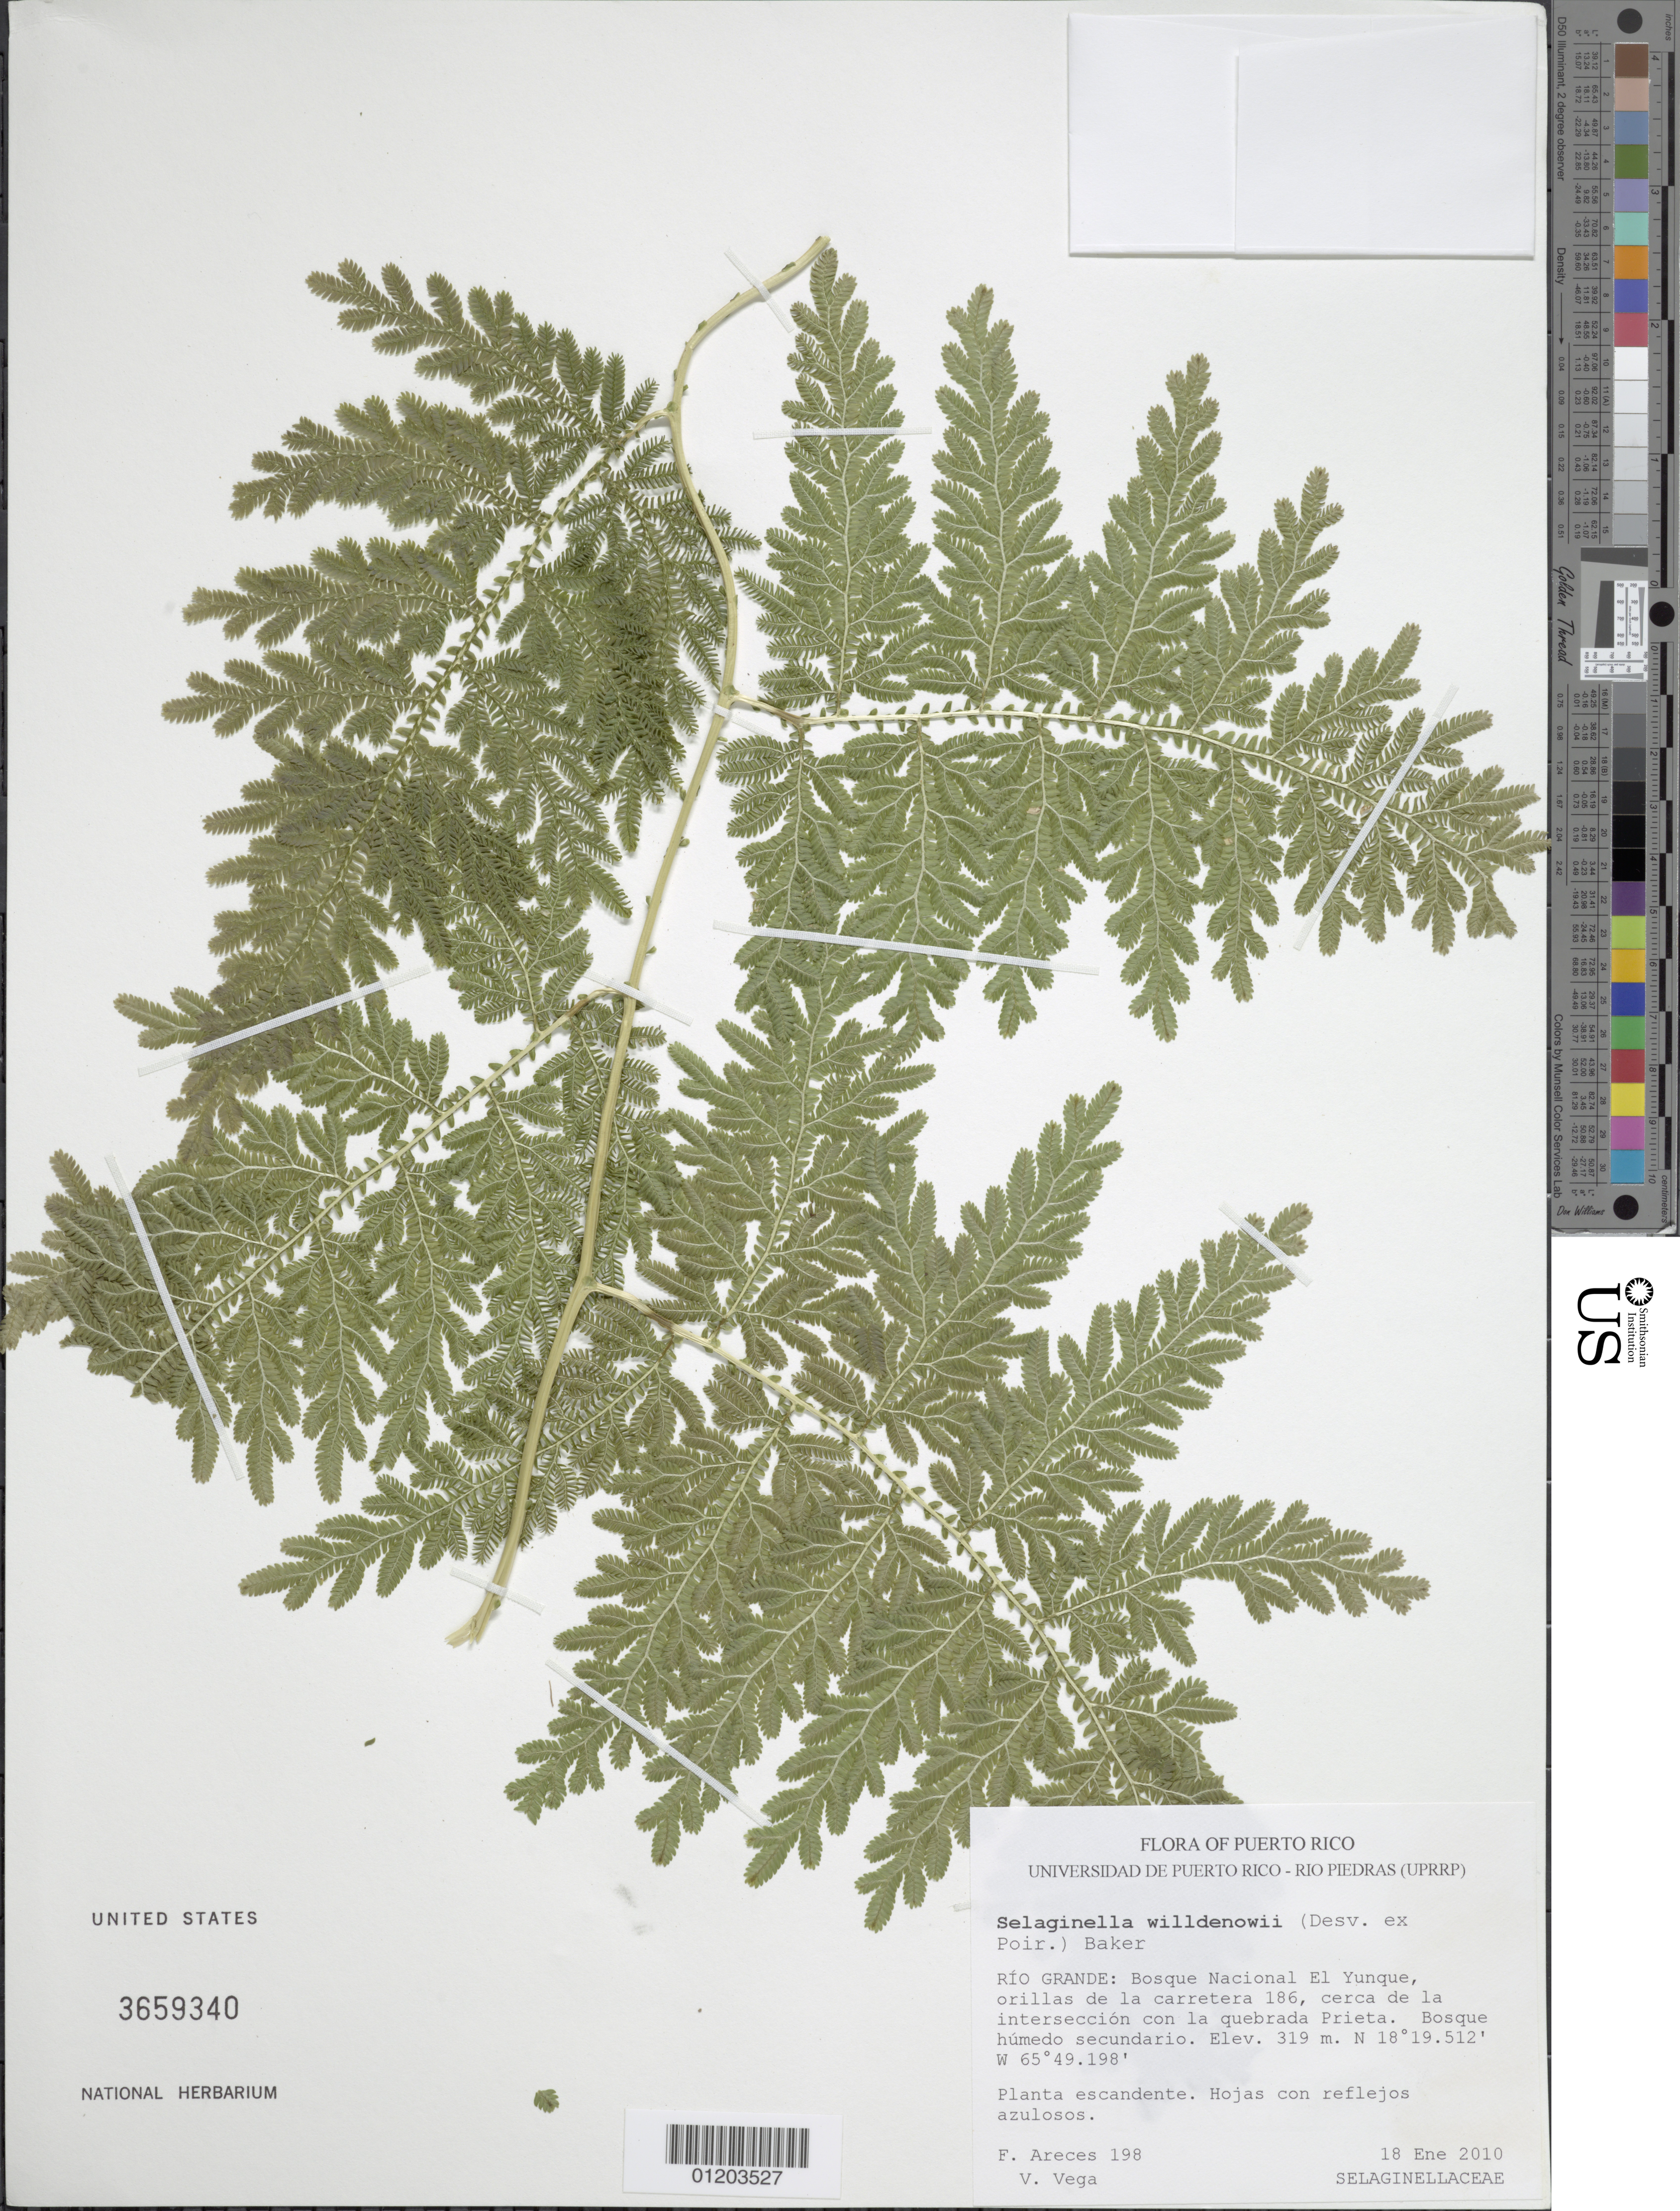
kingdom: Plantae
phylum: Tracheophyta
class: Lycopodiopsida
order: Selaginellales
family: Selaginellaceae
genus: Selaginella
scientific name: Selaginella willdenowii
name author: (Desv. ex Poir.) Baker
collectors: F. Areces Berazaín & V. Vega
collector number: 198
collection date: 2010-01-18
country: Puerto Rico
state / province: Río Grande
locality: Bosque Nacional El Yunque, orilla de la carretera 186, cerca de la intersección con la quebrada Prieta.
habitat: Bosque húmedo secundario.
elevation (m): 319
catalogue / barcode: US 3659340